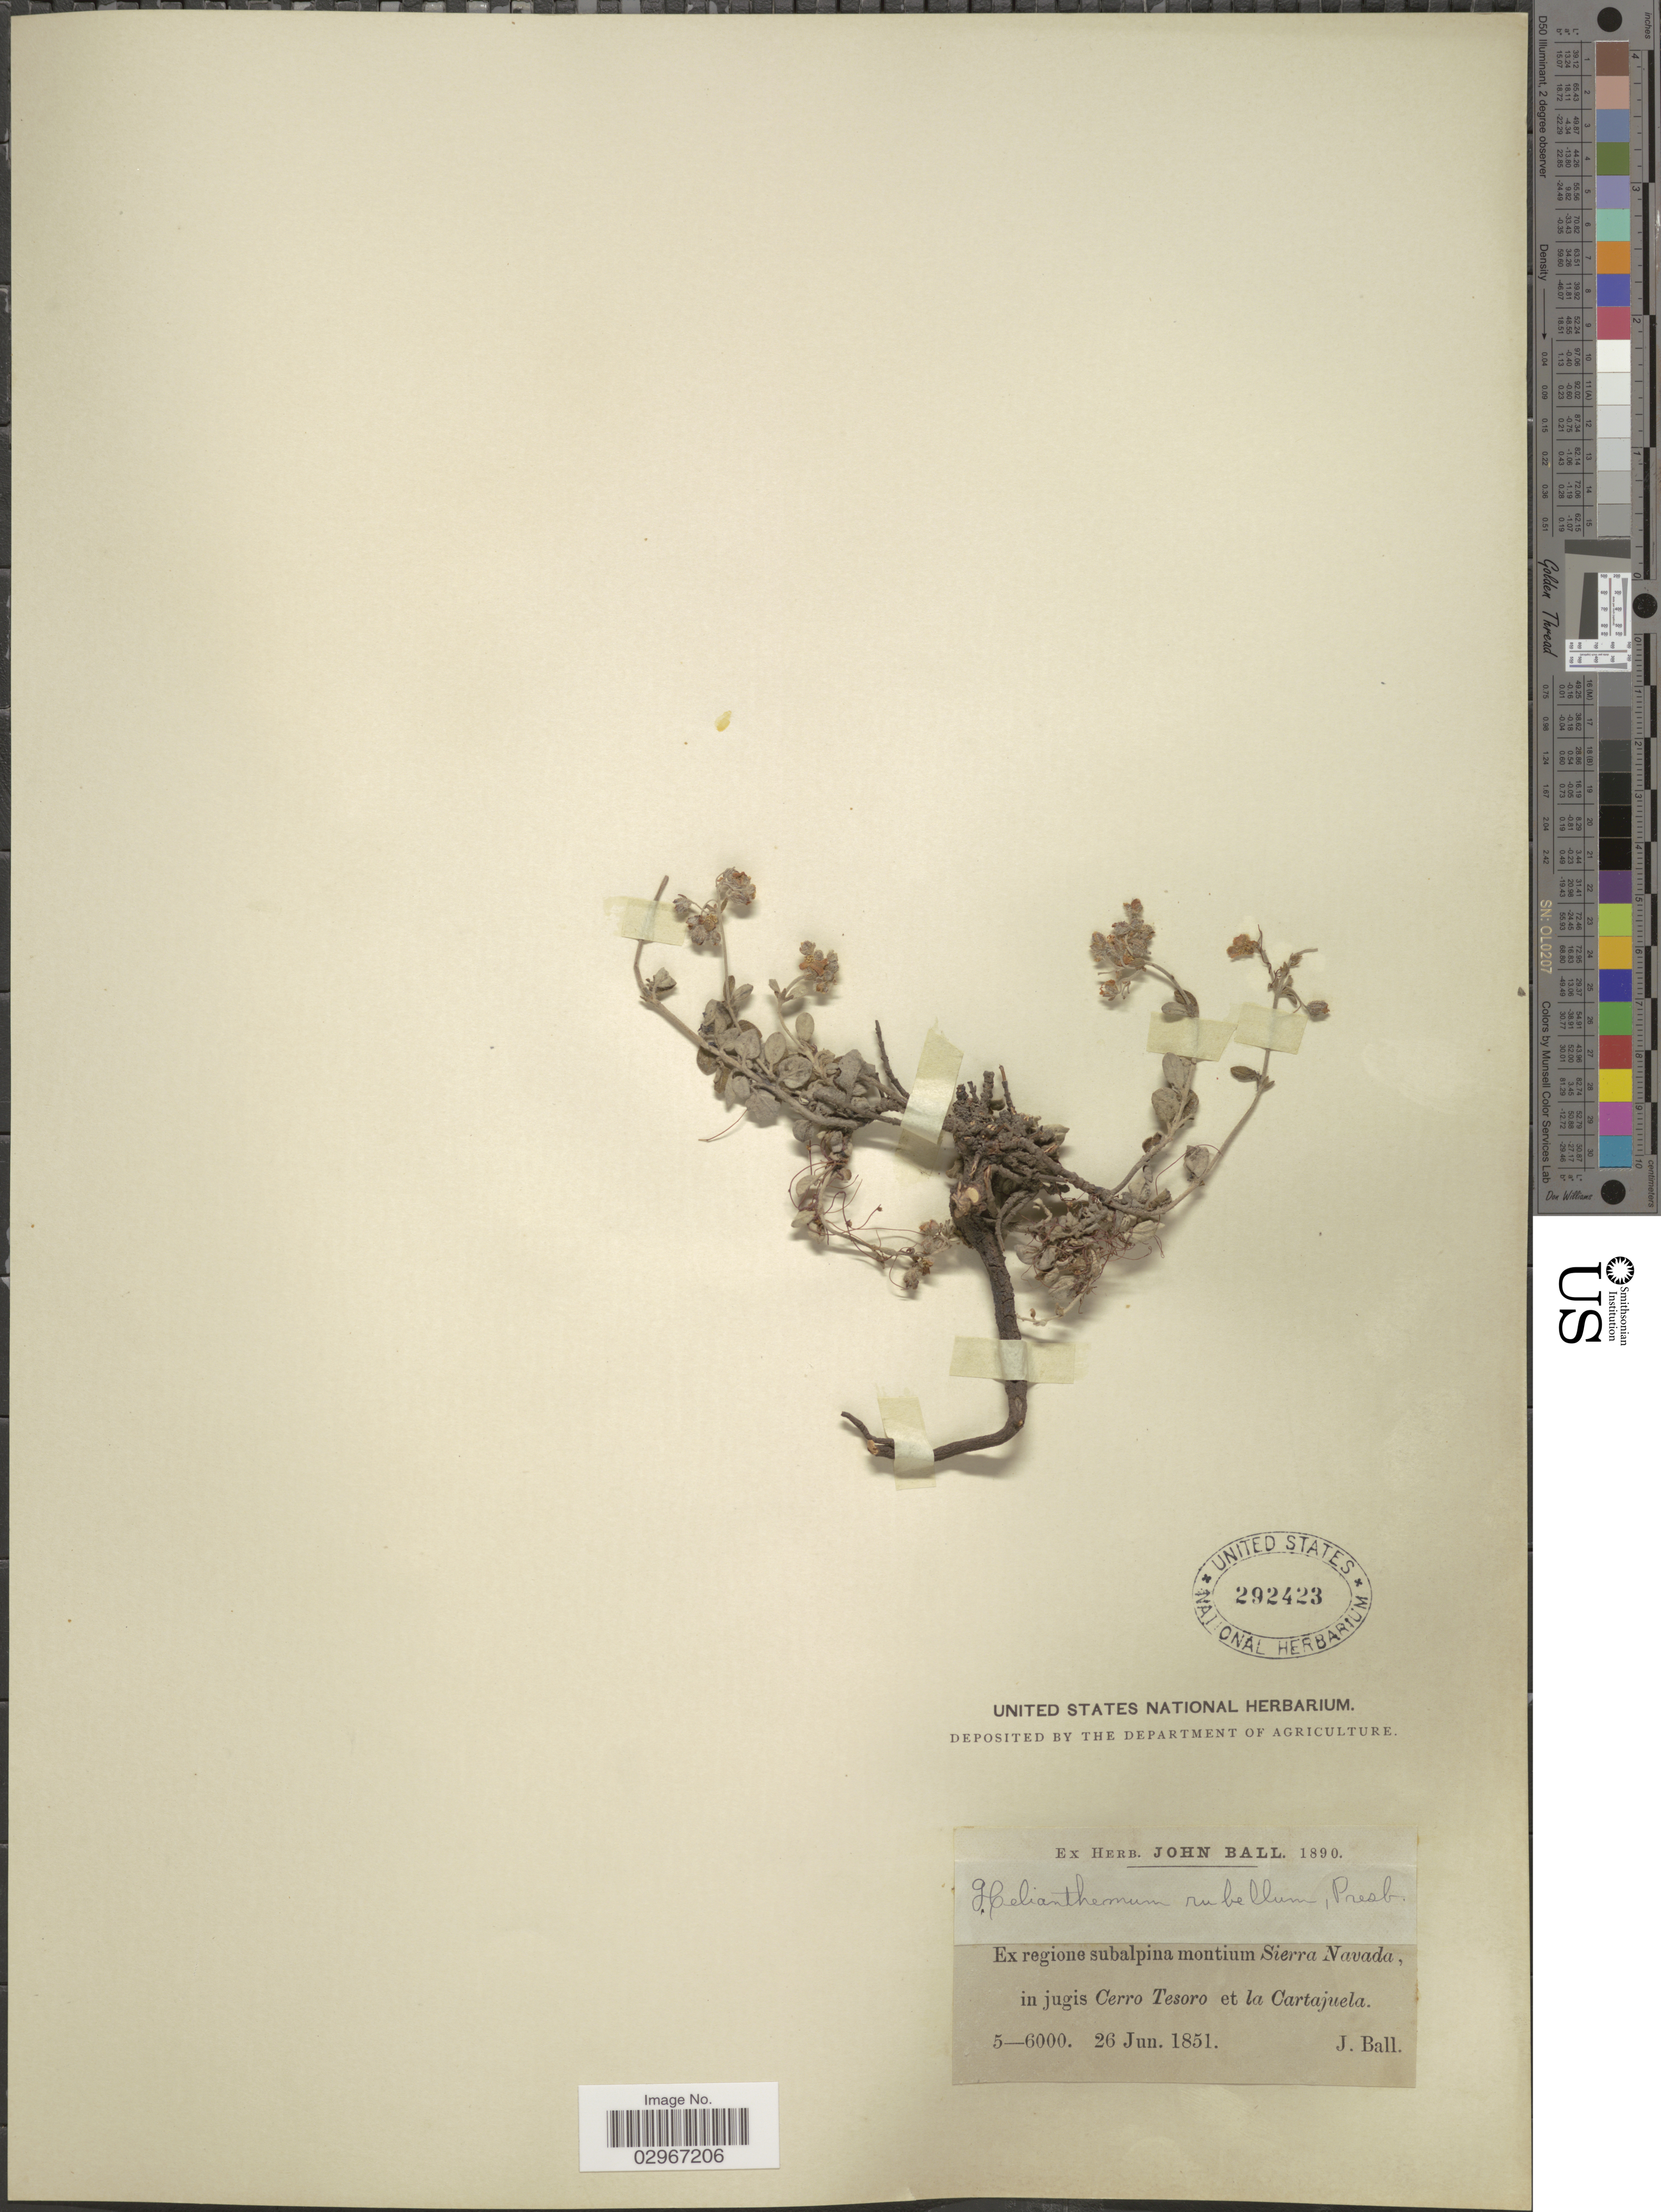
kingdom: Plantae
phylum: Tracheophyta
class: Magnoliopsida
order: Malvales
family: Cistaceae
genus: Helianthemum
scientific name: Helianthemum rubellum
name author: C. Presl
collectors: J. Ball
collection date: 1851-06-26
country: Mexico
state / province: Jalisco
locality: Ex regione montium Sierra Nevada, in jugis Cerro Tesoro et la Cartajuela.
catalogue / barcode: US 292423